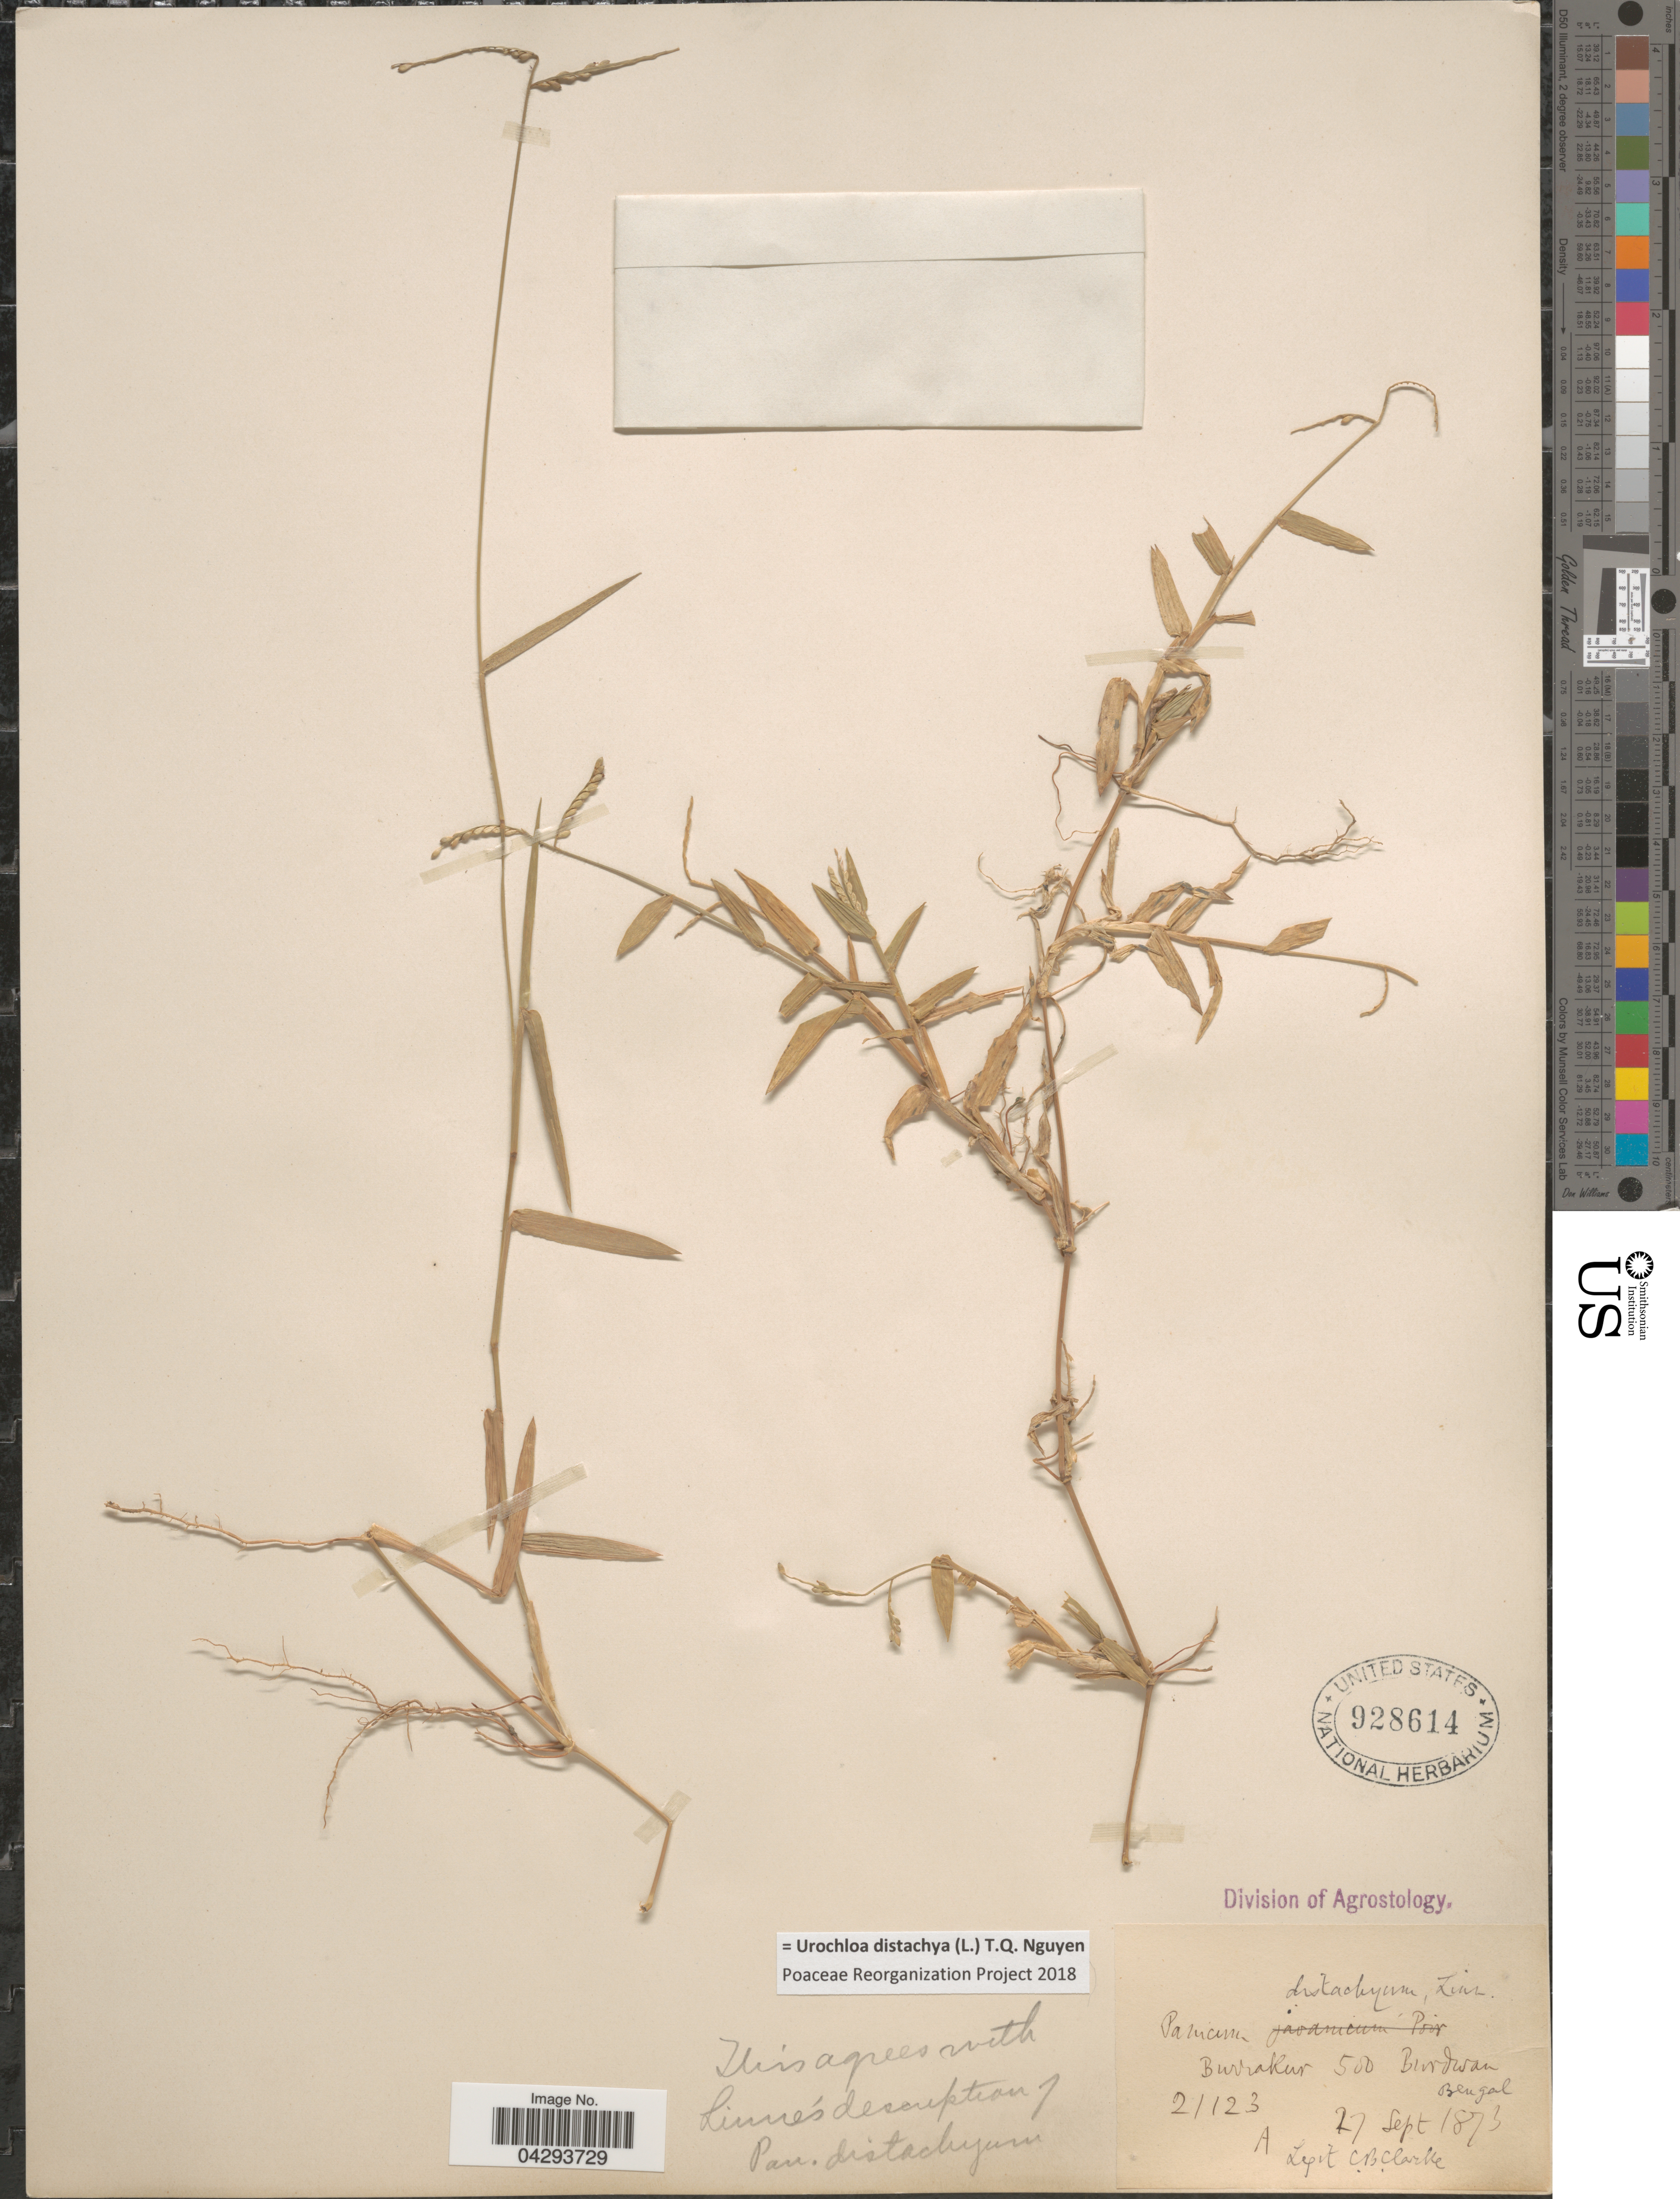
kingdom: Plantae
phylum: Tracheophyta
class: Liliopsida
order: Poales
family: Poaceae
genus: Urochloa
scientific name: Urochloa distachya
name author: (L.) T.Q. Nguyen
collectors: C. B. Clarke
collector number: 21123A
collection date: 1873-09-27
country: India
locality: Burrakur. Burdwan. Bengal.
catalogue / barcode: US 928614